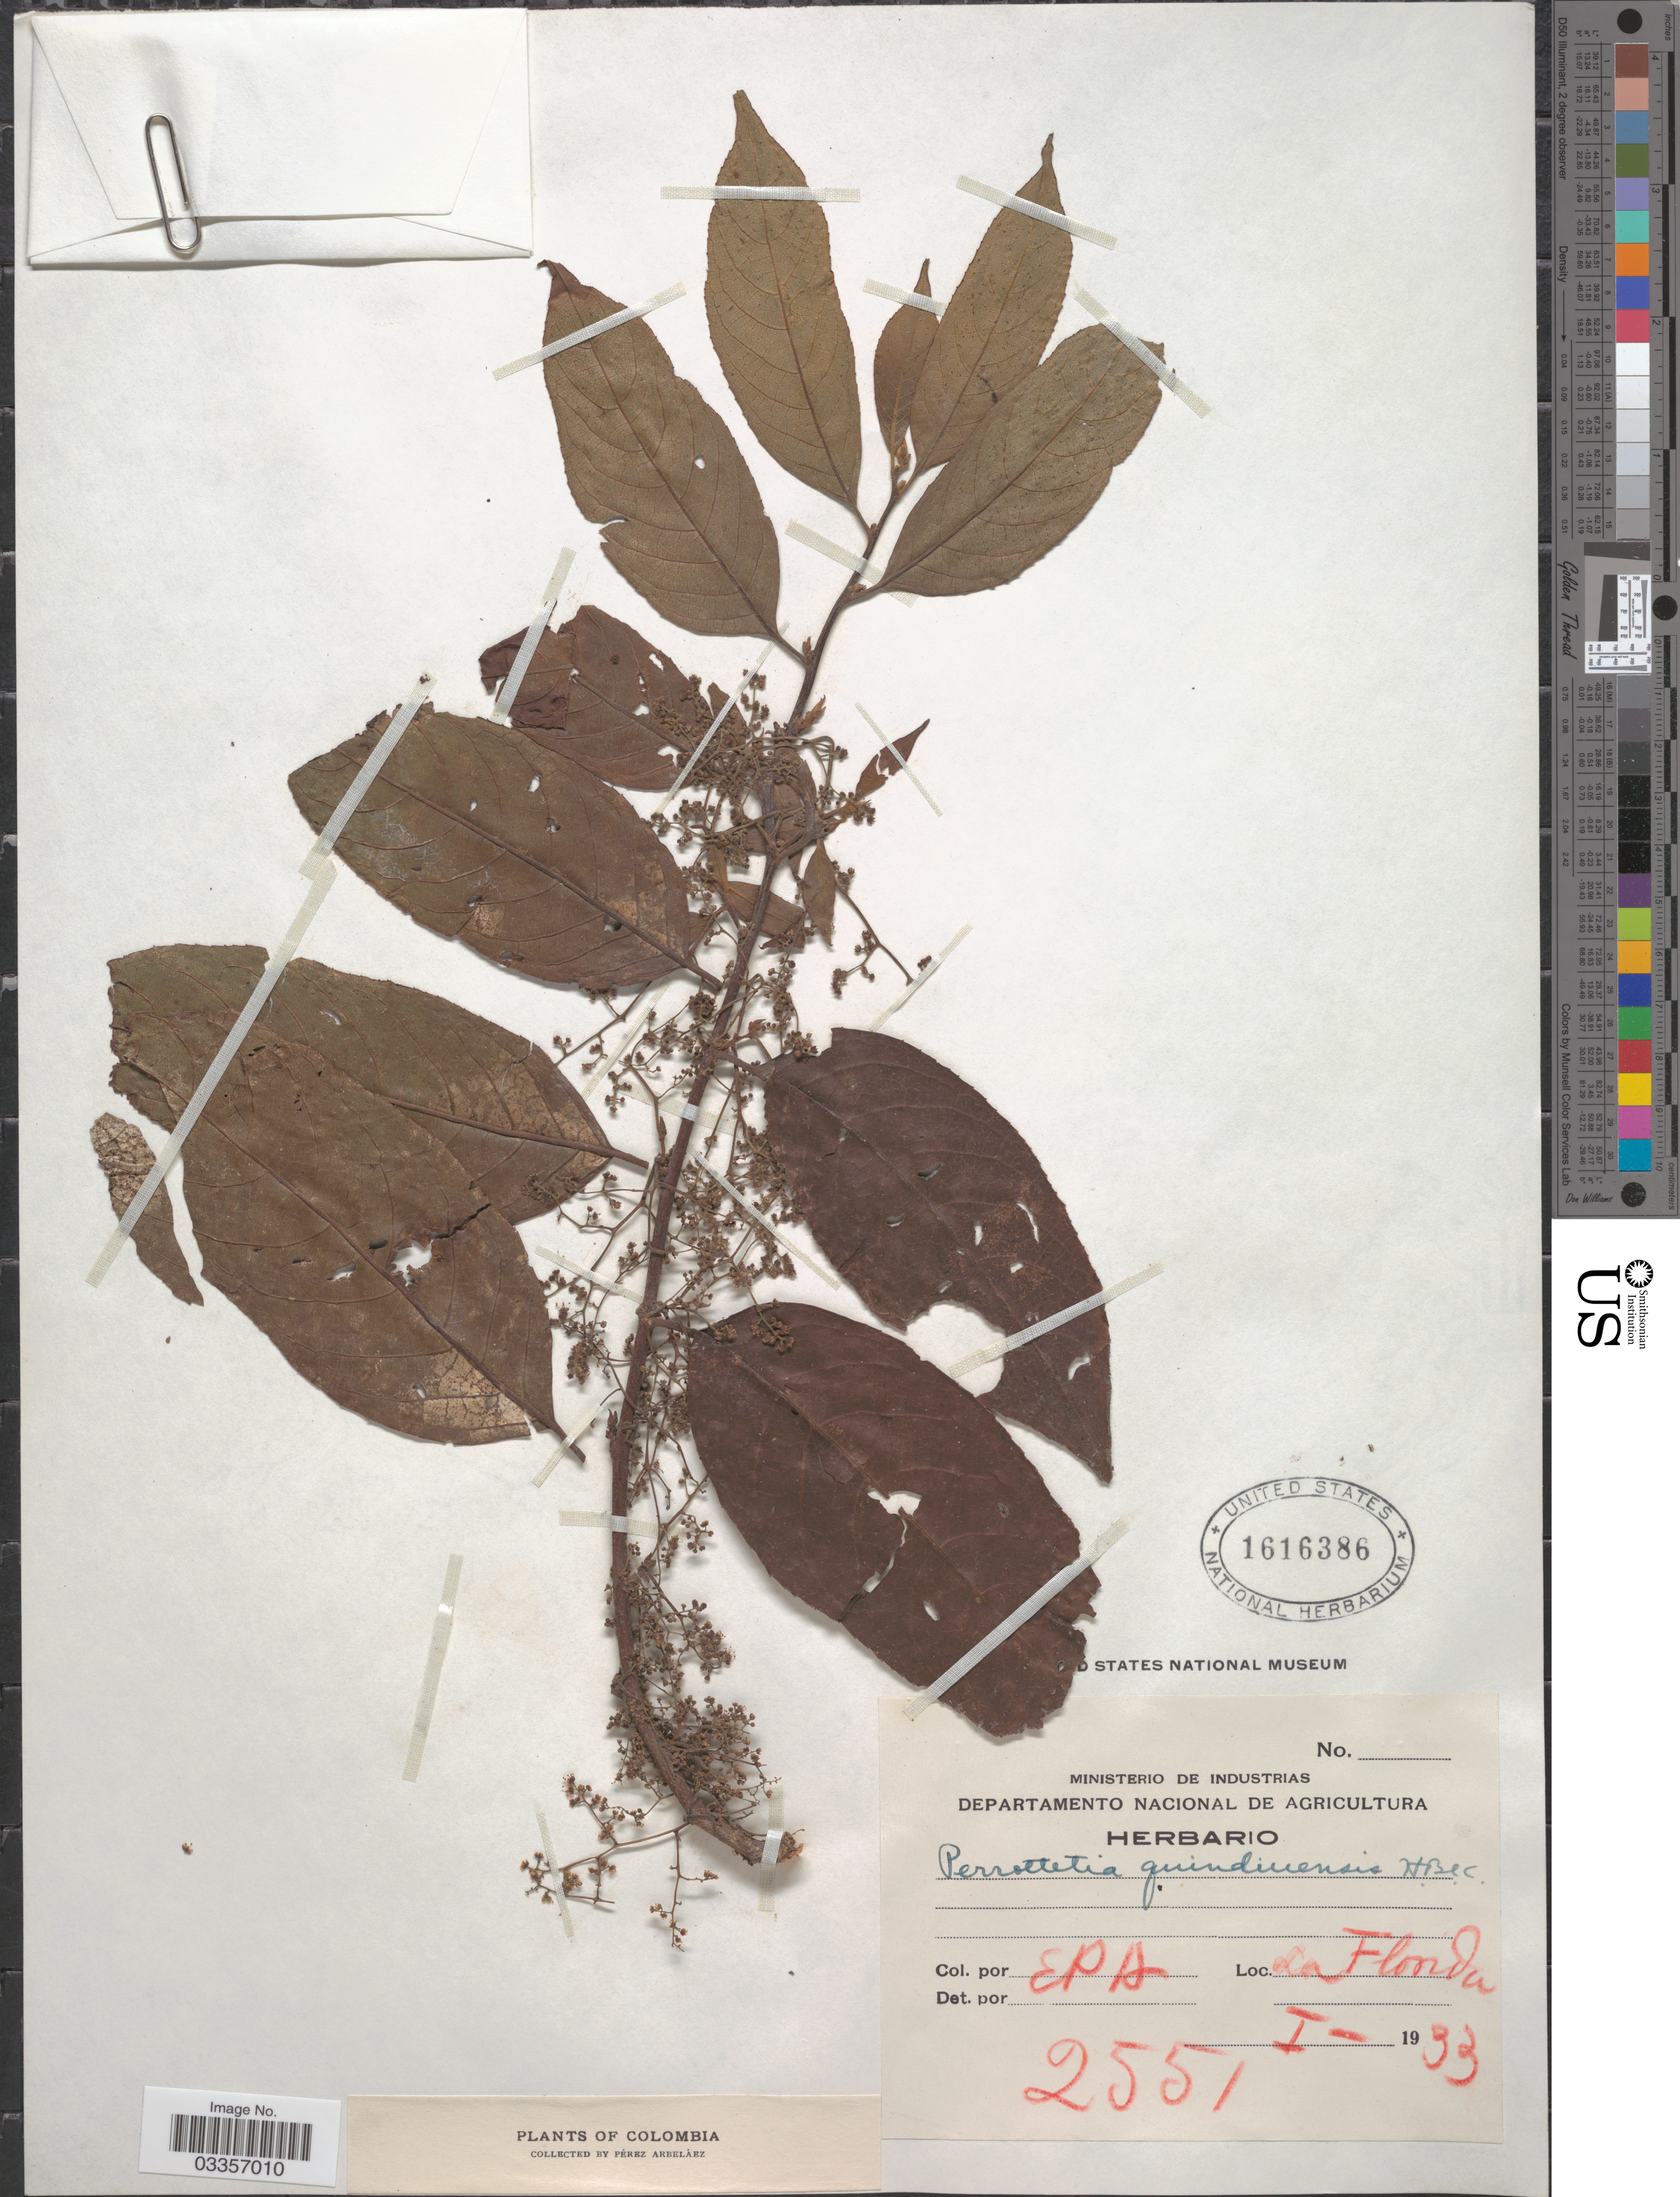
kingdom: Plantae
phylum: Tracheophyta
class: Magnoliopsida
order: Huerteales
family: Dipentodontaceae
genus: Perrottetia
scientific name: Perrottetia quinduensis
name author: Kunth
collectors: E. Pérez Arbeláez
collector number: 2551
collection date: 1933-01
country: Colombia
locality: La Florida.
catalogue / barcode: US 1616386